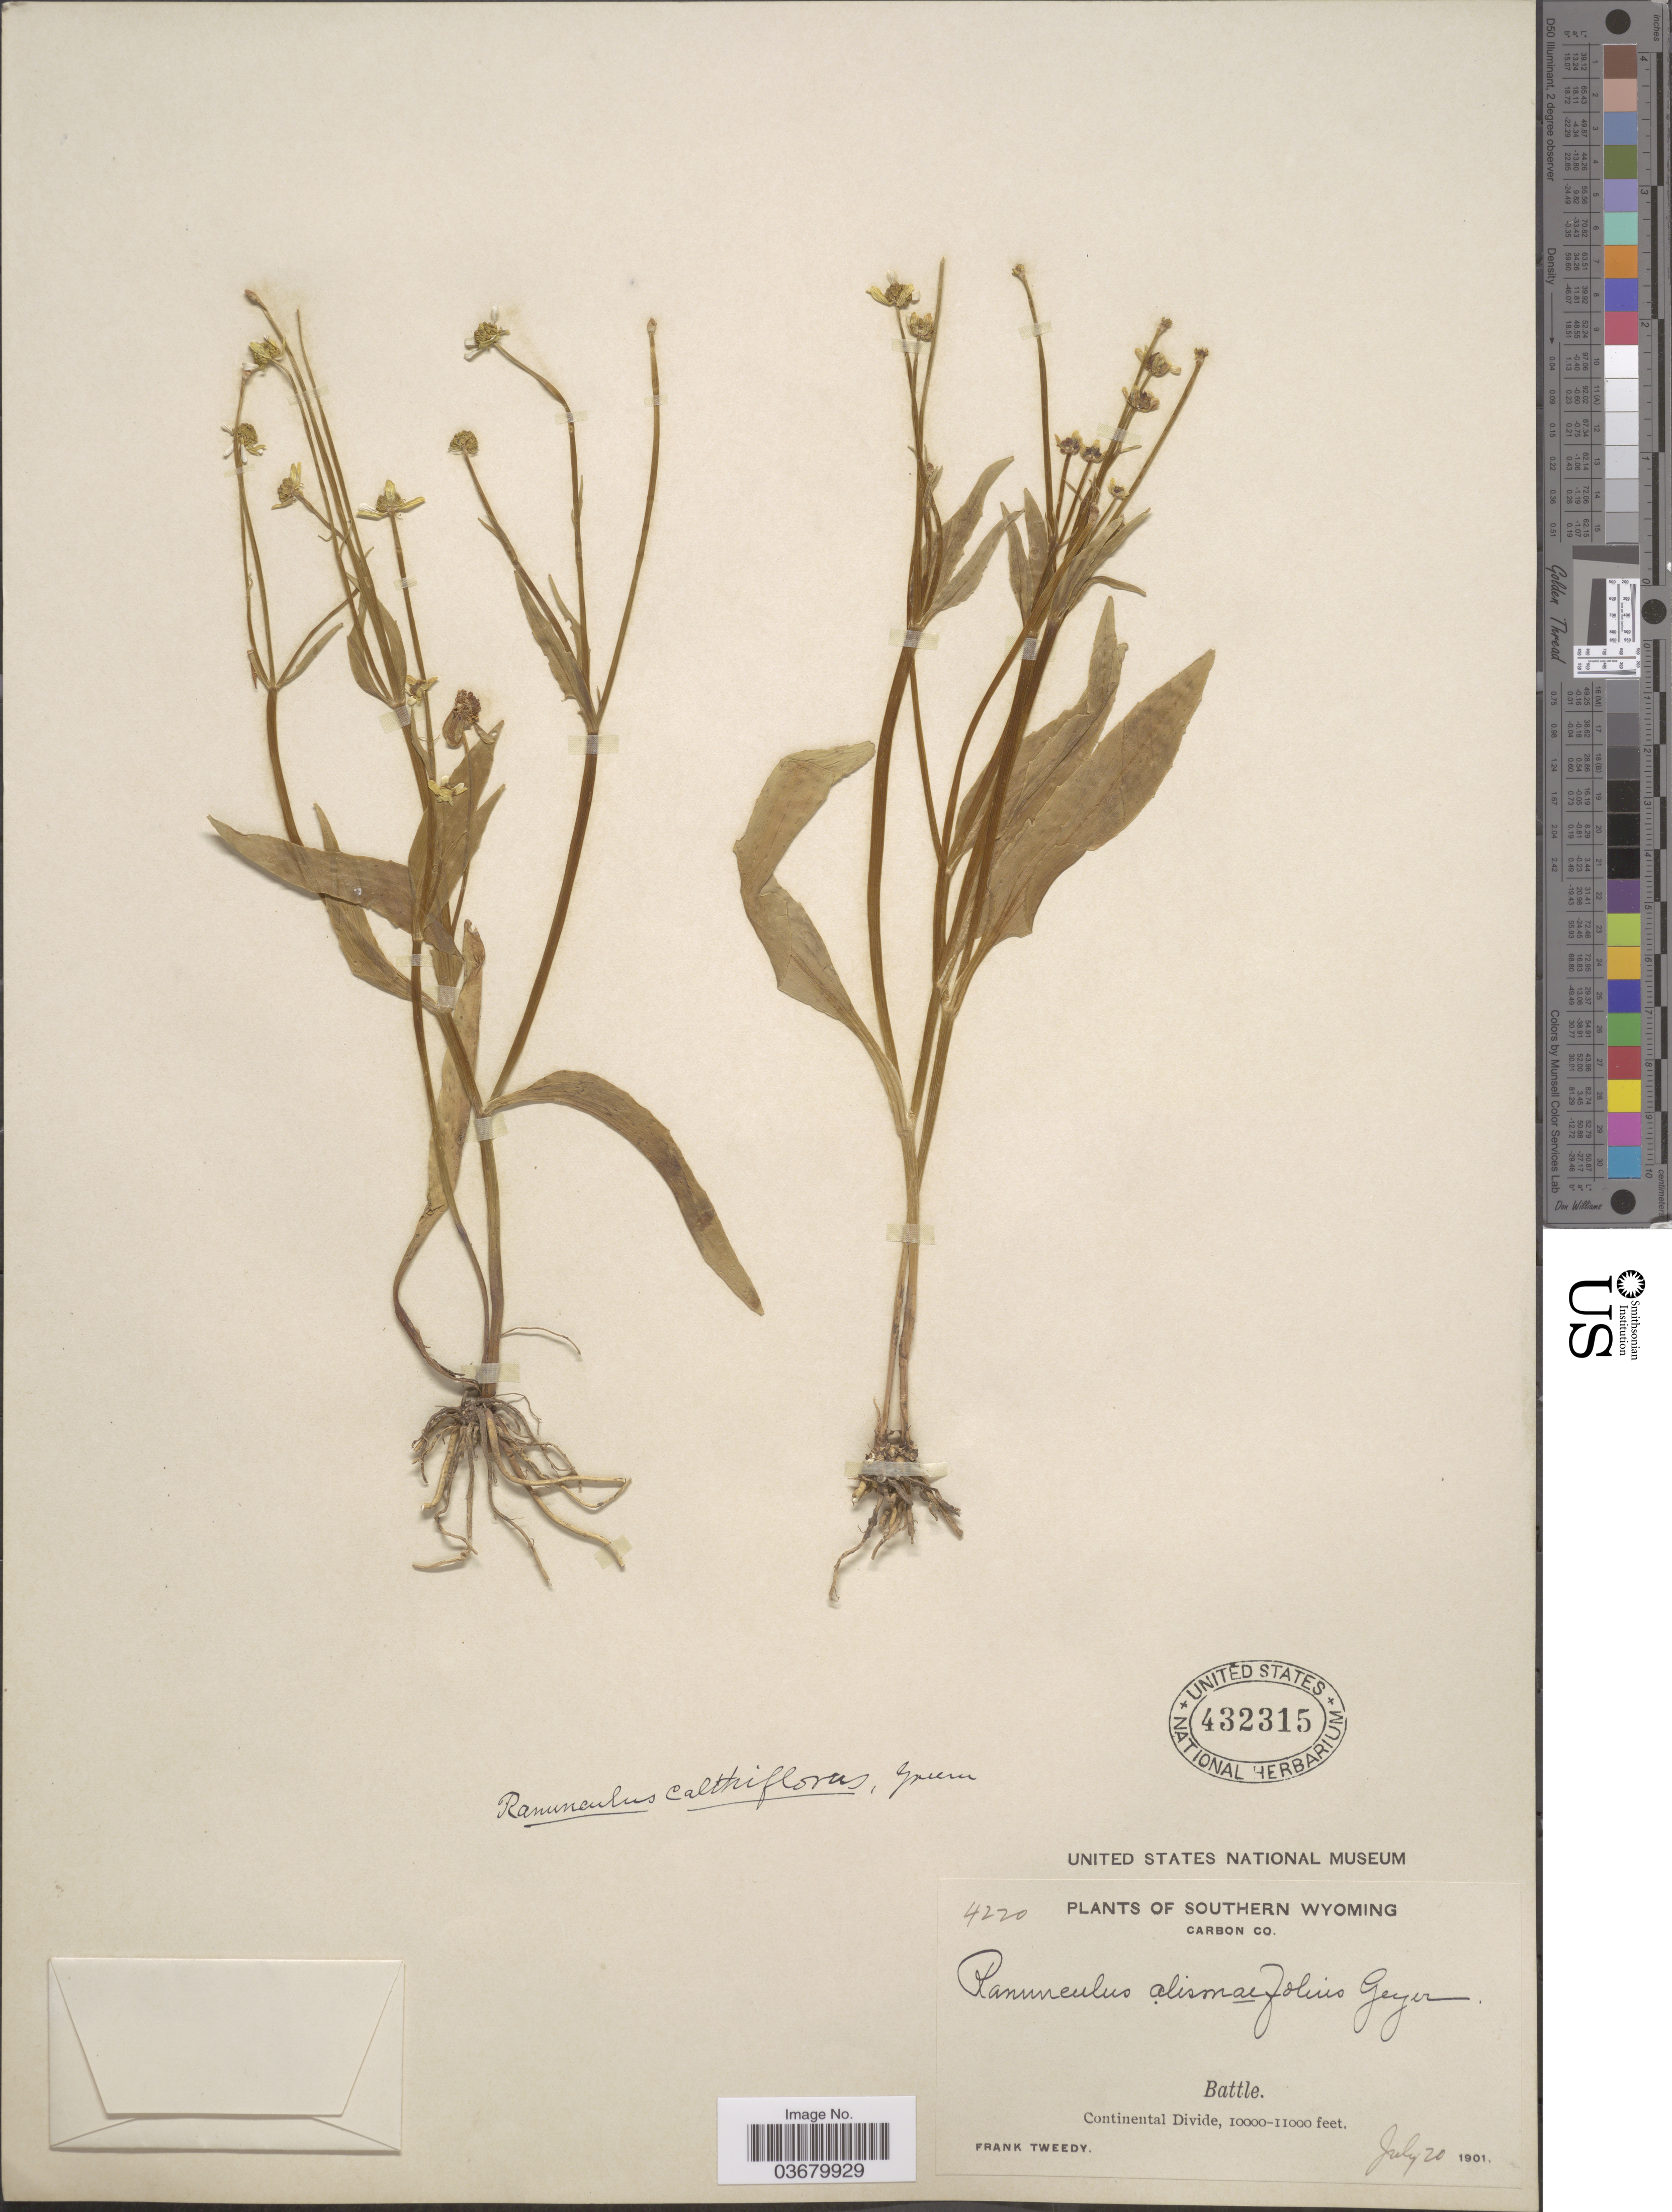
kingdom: Plantae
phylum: Tracheophyta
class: Magnoliopsida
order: Ranunculales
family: Ranunculaceae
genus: Ranunculus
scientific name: Ranunculus alismifolius var. montanus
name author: S. Watson in C. King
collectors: F. Tweedy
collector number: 4220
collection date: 1901-07-20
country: United States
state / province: Wyoming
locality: Southern Wyoming. Carbon Co. Battle. Continental Divide.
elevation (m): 3048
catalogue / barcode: US 432315